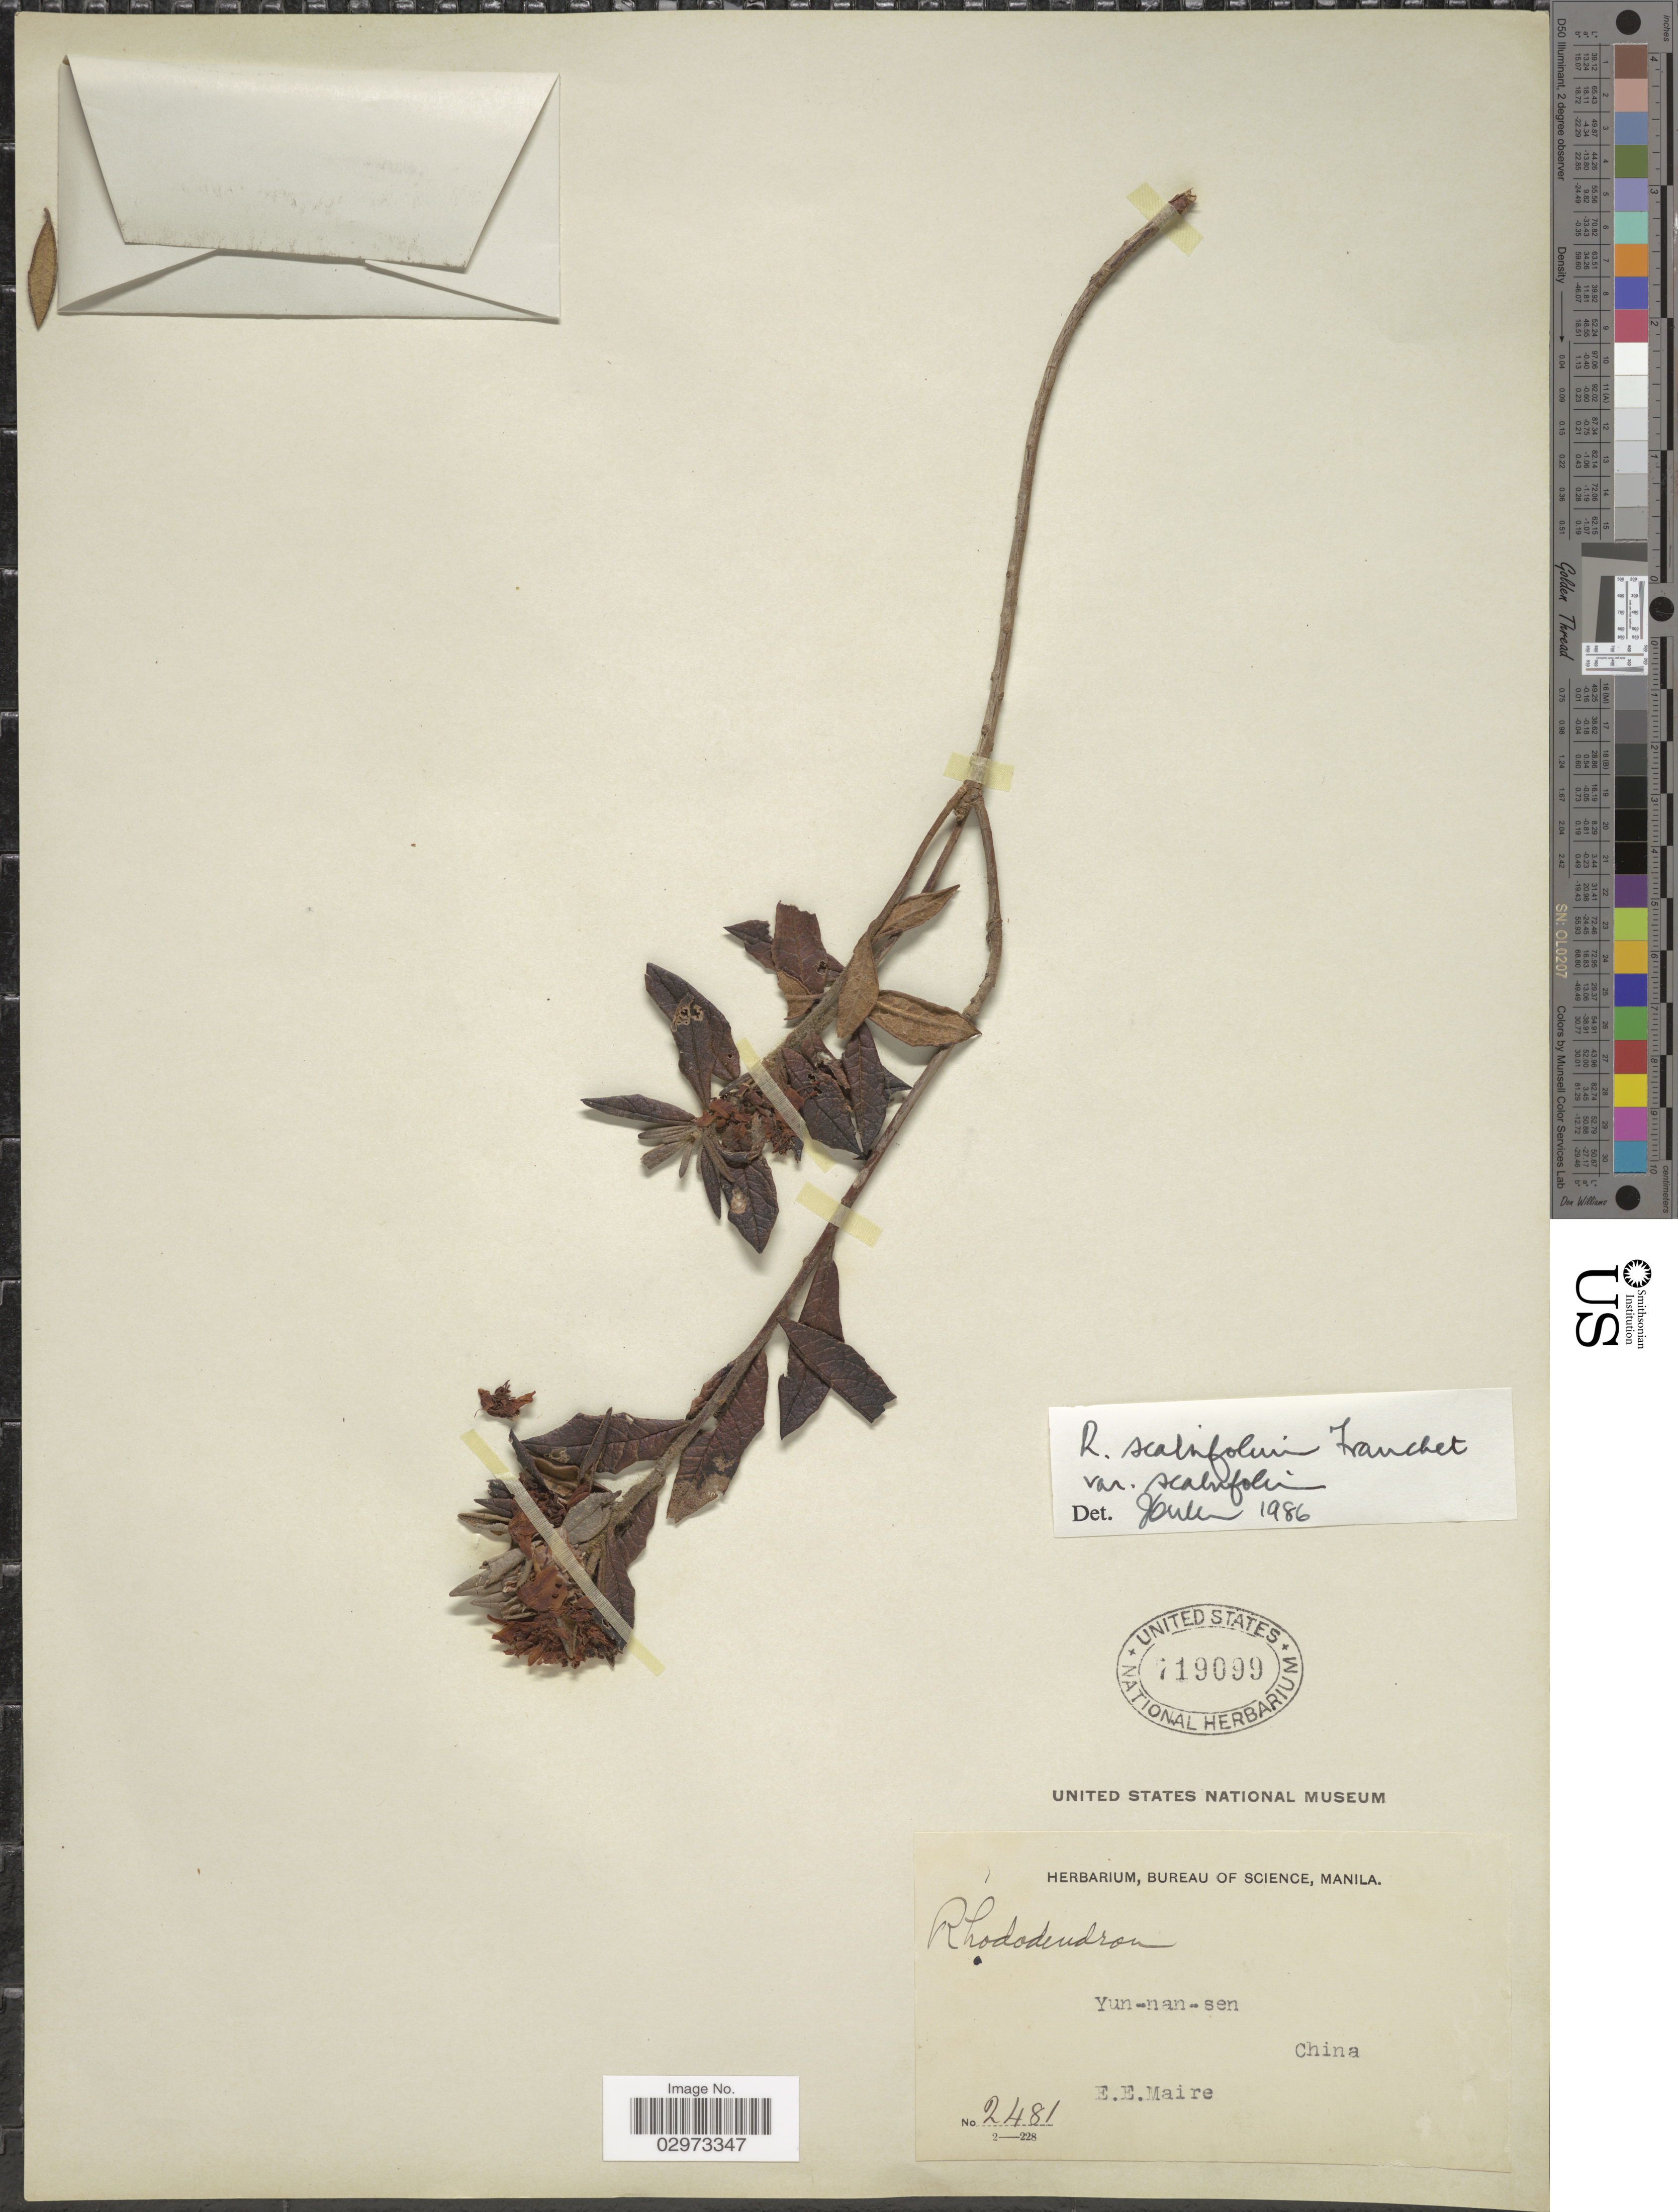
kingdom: Plantae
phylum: Tracheophyta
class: Magnoliopsida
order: Ericales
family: Ericaceae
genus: Rhododendron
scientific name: Rhododendron scabrifolium var. scabrifolium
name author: Franch.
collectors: E. E. Maire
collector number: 2481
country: China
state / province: Yunnan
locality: Yun-nan-sen.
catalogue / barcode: US 719099